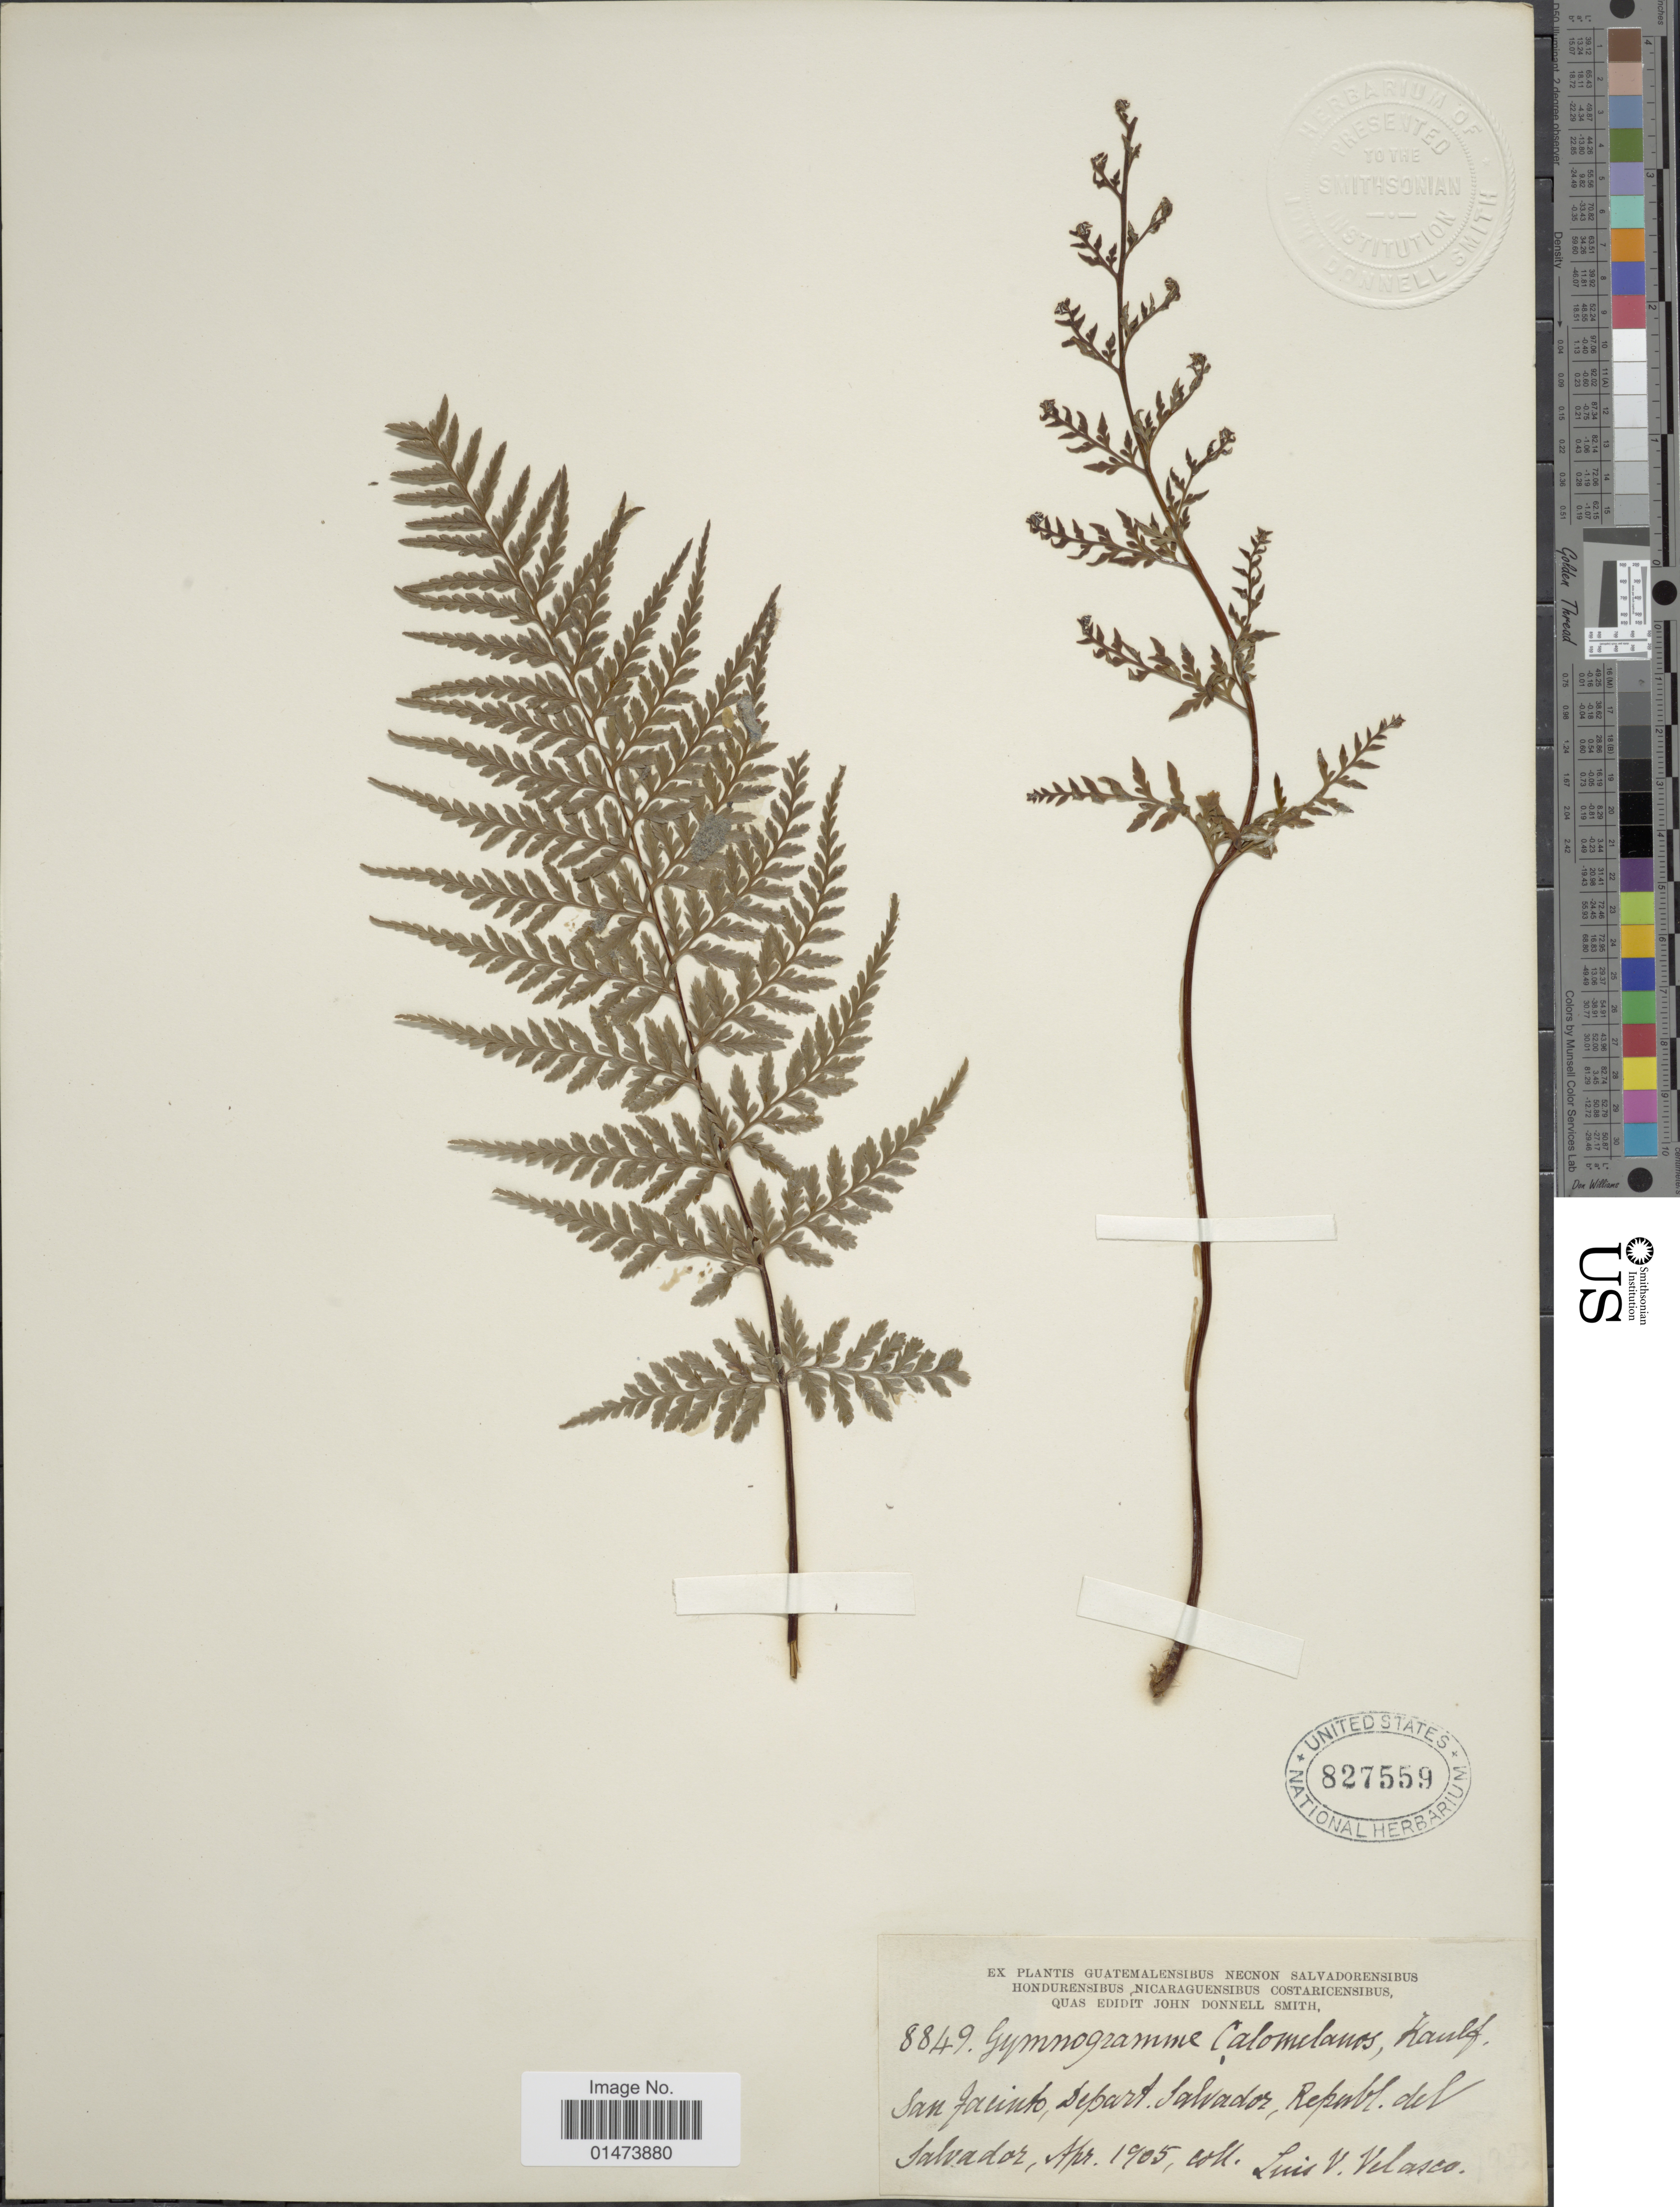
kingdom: Plantae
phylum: Tracheophyta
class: Polypodiopsida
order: Polypodiales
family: Pteridaceae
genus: Pityrogramma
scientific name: Pityrogramma calomelanos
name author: (L.) Link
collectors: L. Velasco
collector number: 8849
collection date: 1905-04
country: El Salvador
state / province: San Salvador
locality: San Jacinto, depart. Salvador, Republ. del Salvador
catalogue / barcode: US 827559